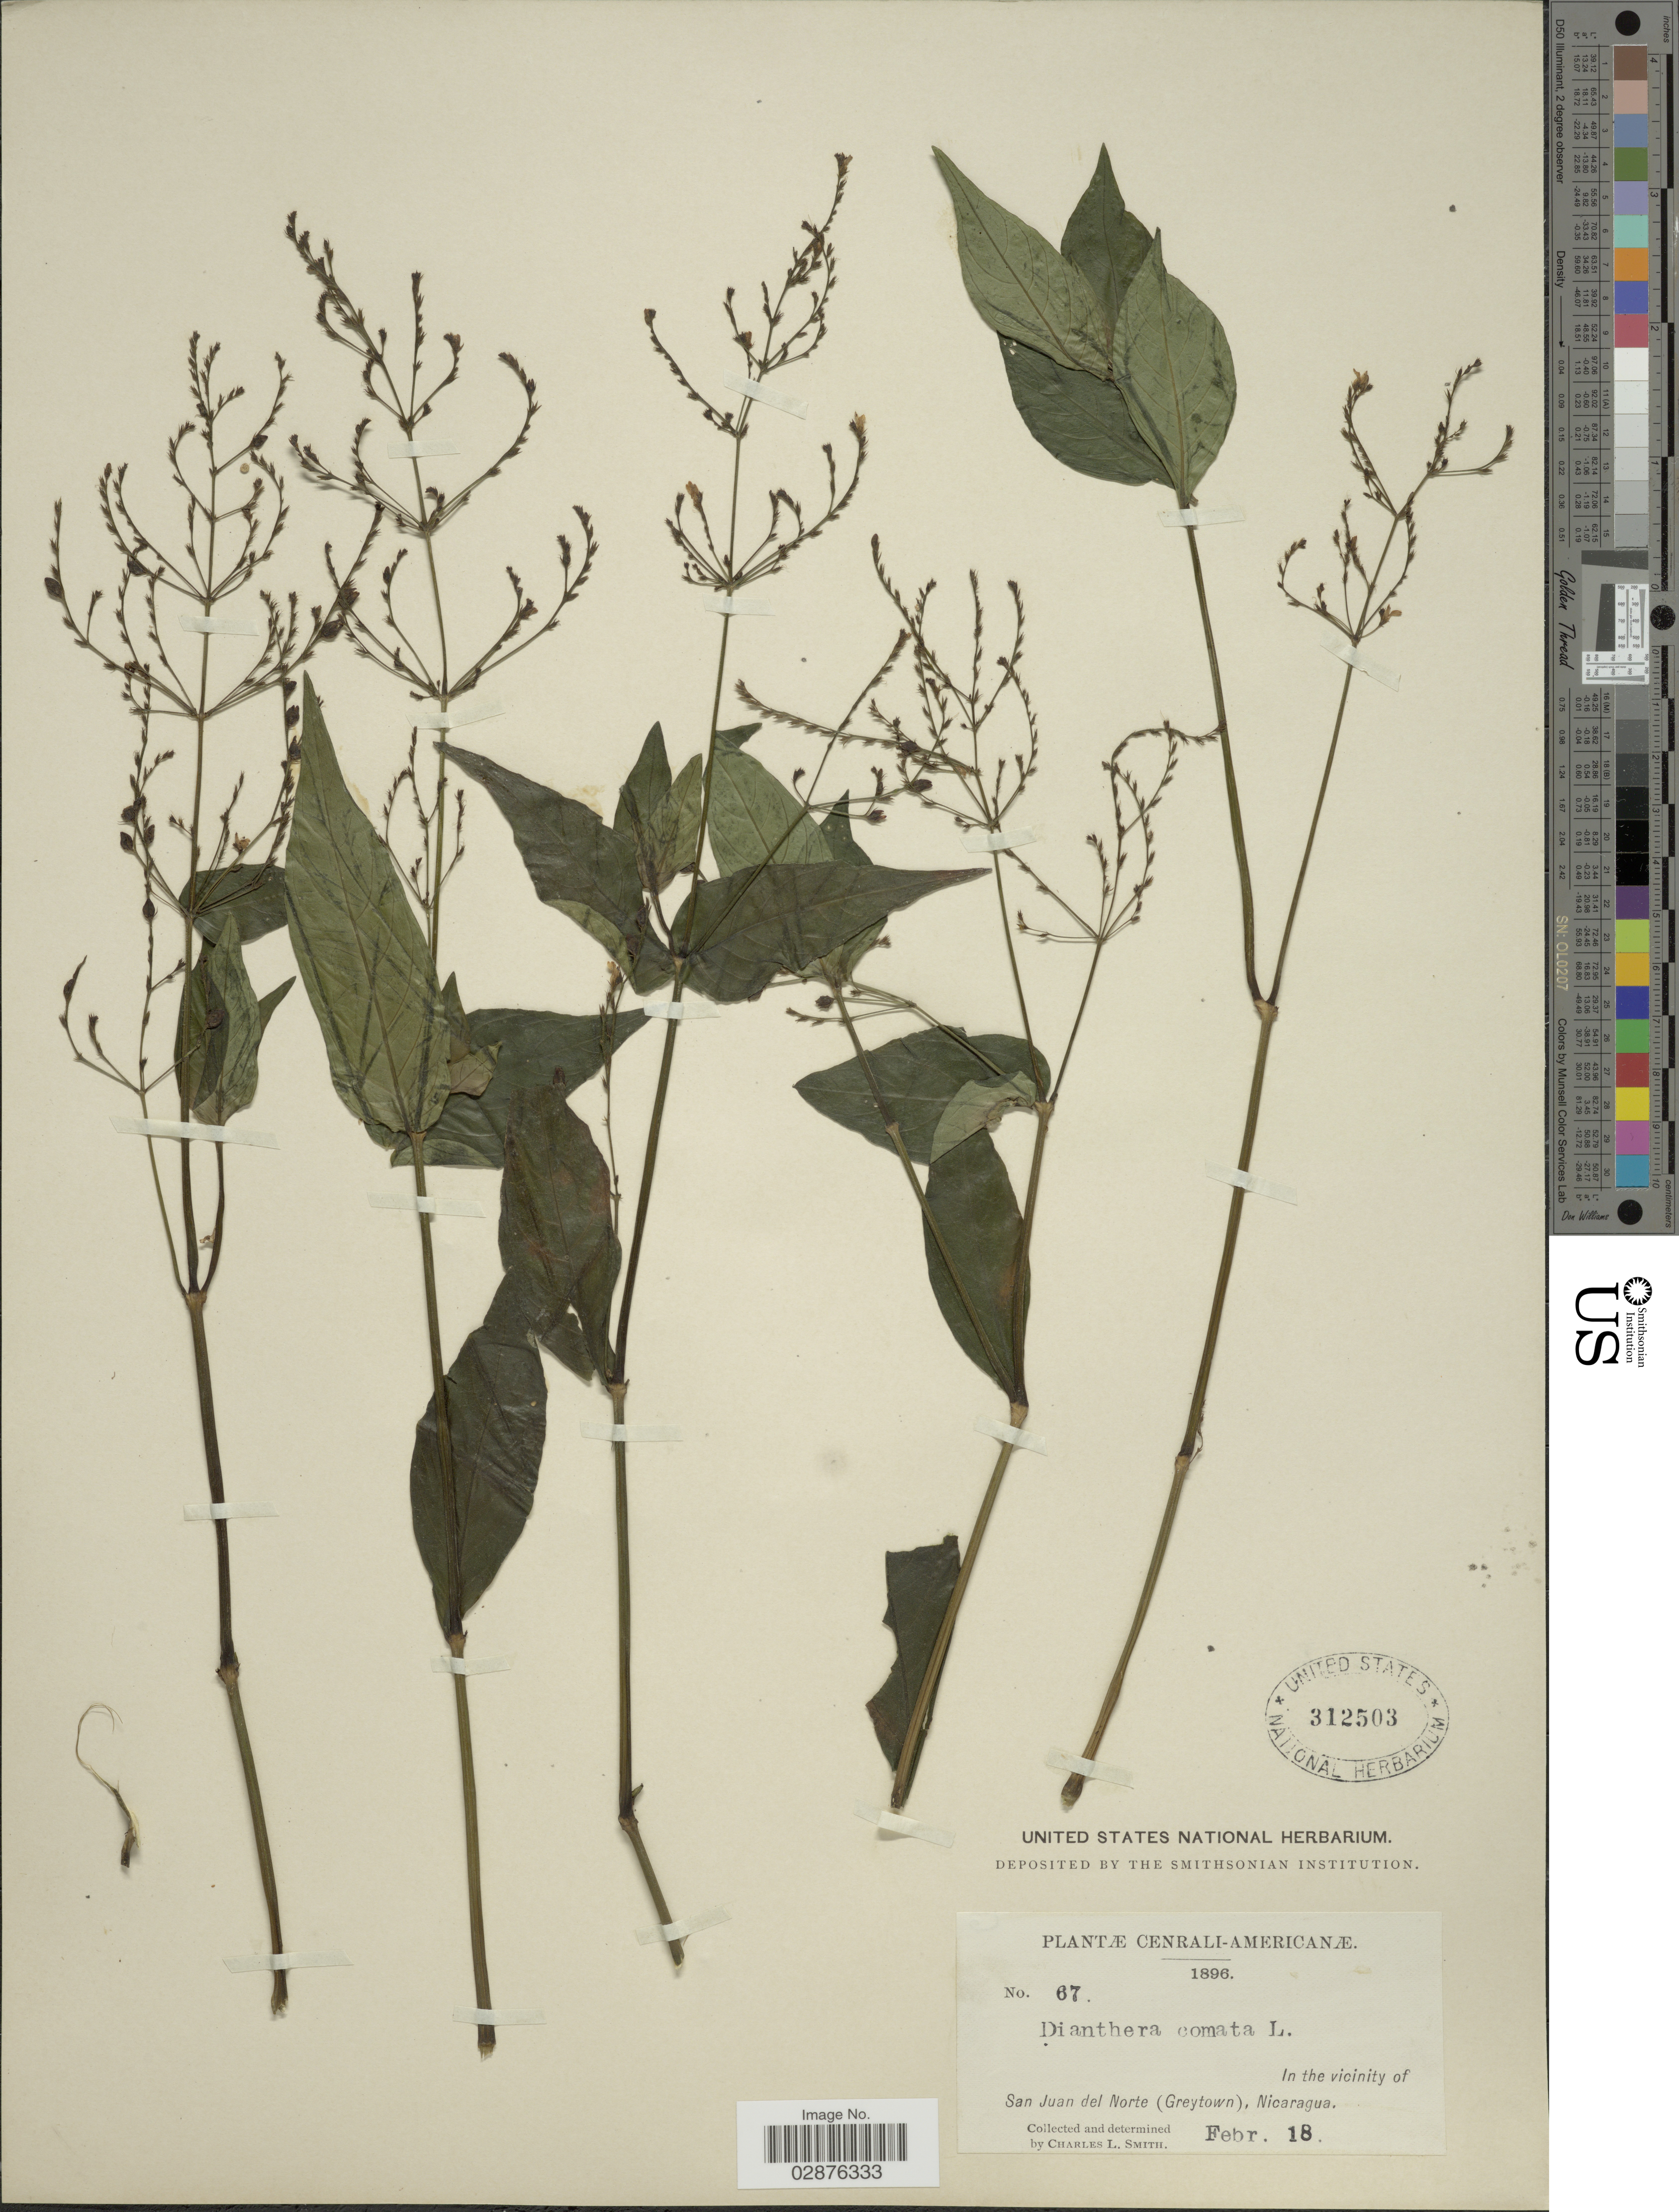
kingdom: Plantae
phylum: Tracheophyta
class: Magnoliopsida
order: Lamiales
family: Acanthaceae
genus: Justicia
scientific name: Justicia comata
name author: (L.) Lam.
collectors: C. L. Smith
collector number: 67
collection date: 1896-02-18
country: Nicaragua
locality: In the vicinity of San Juan del Norte (Greytown).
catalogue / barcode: US 312503